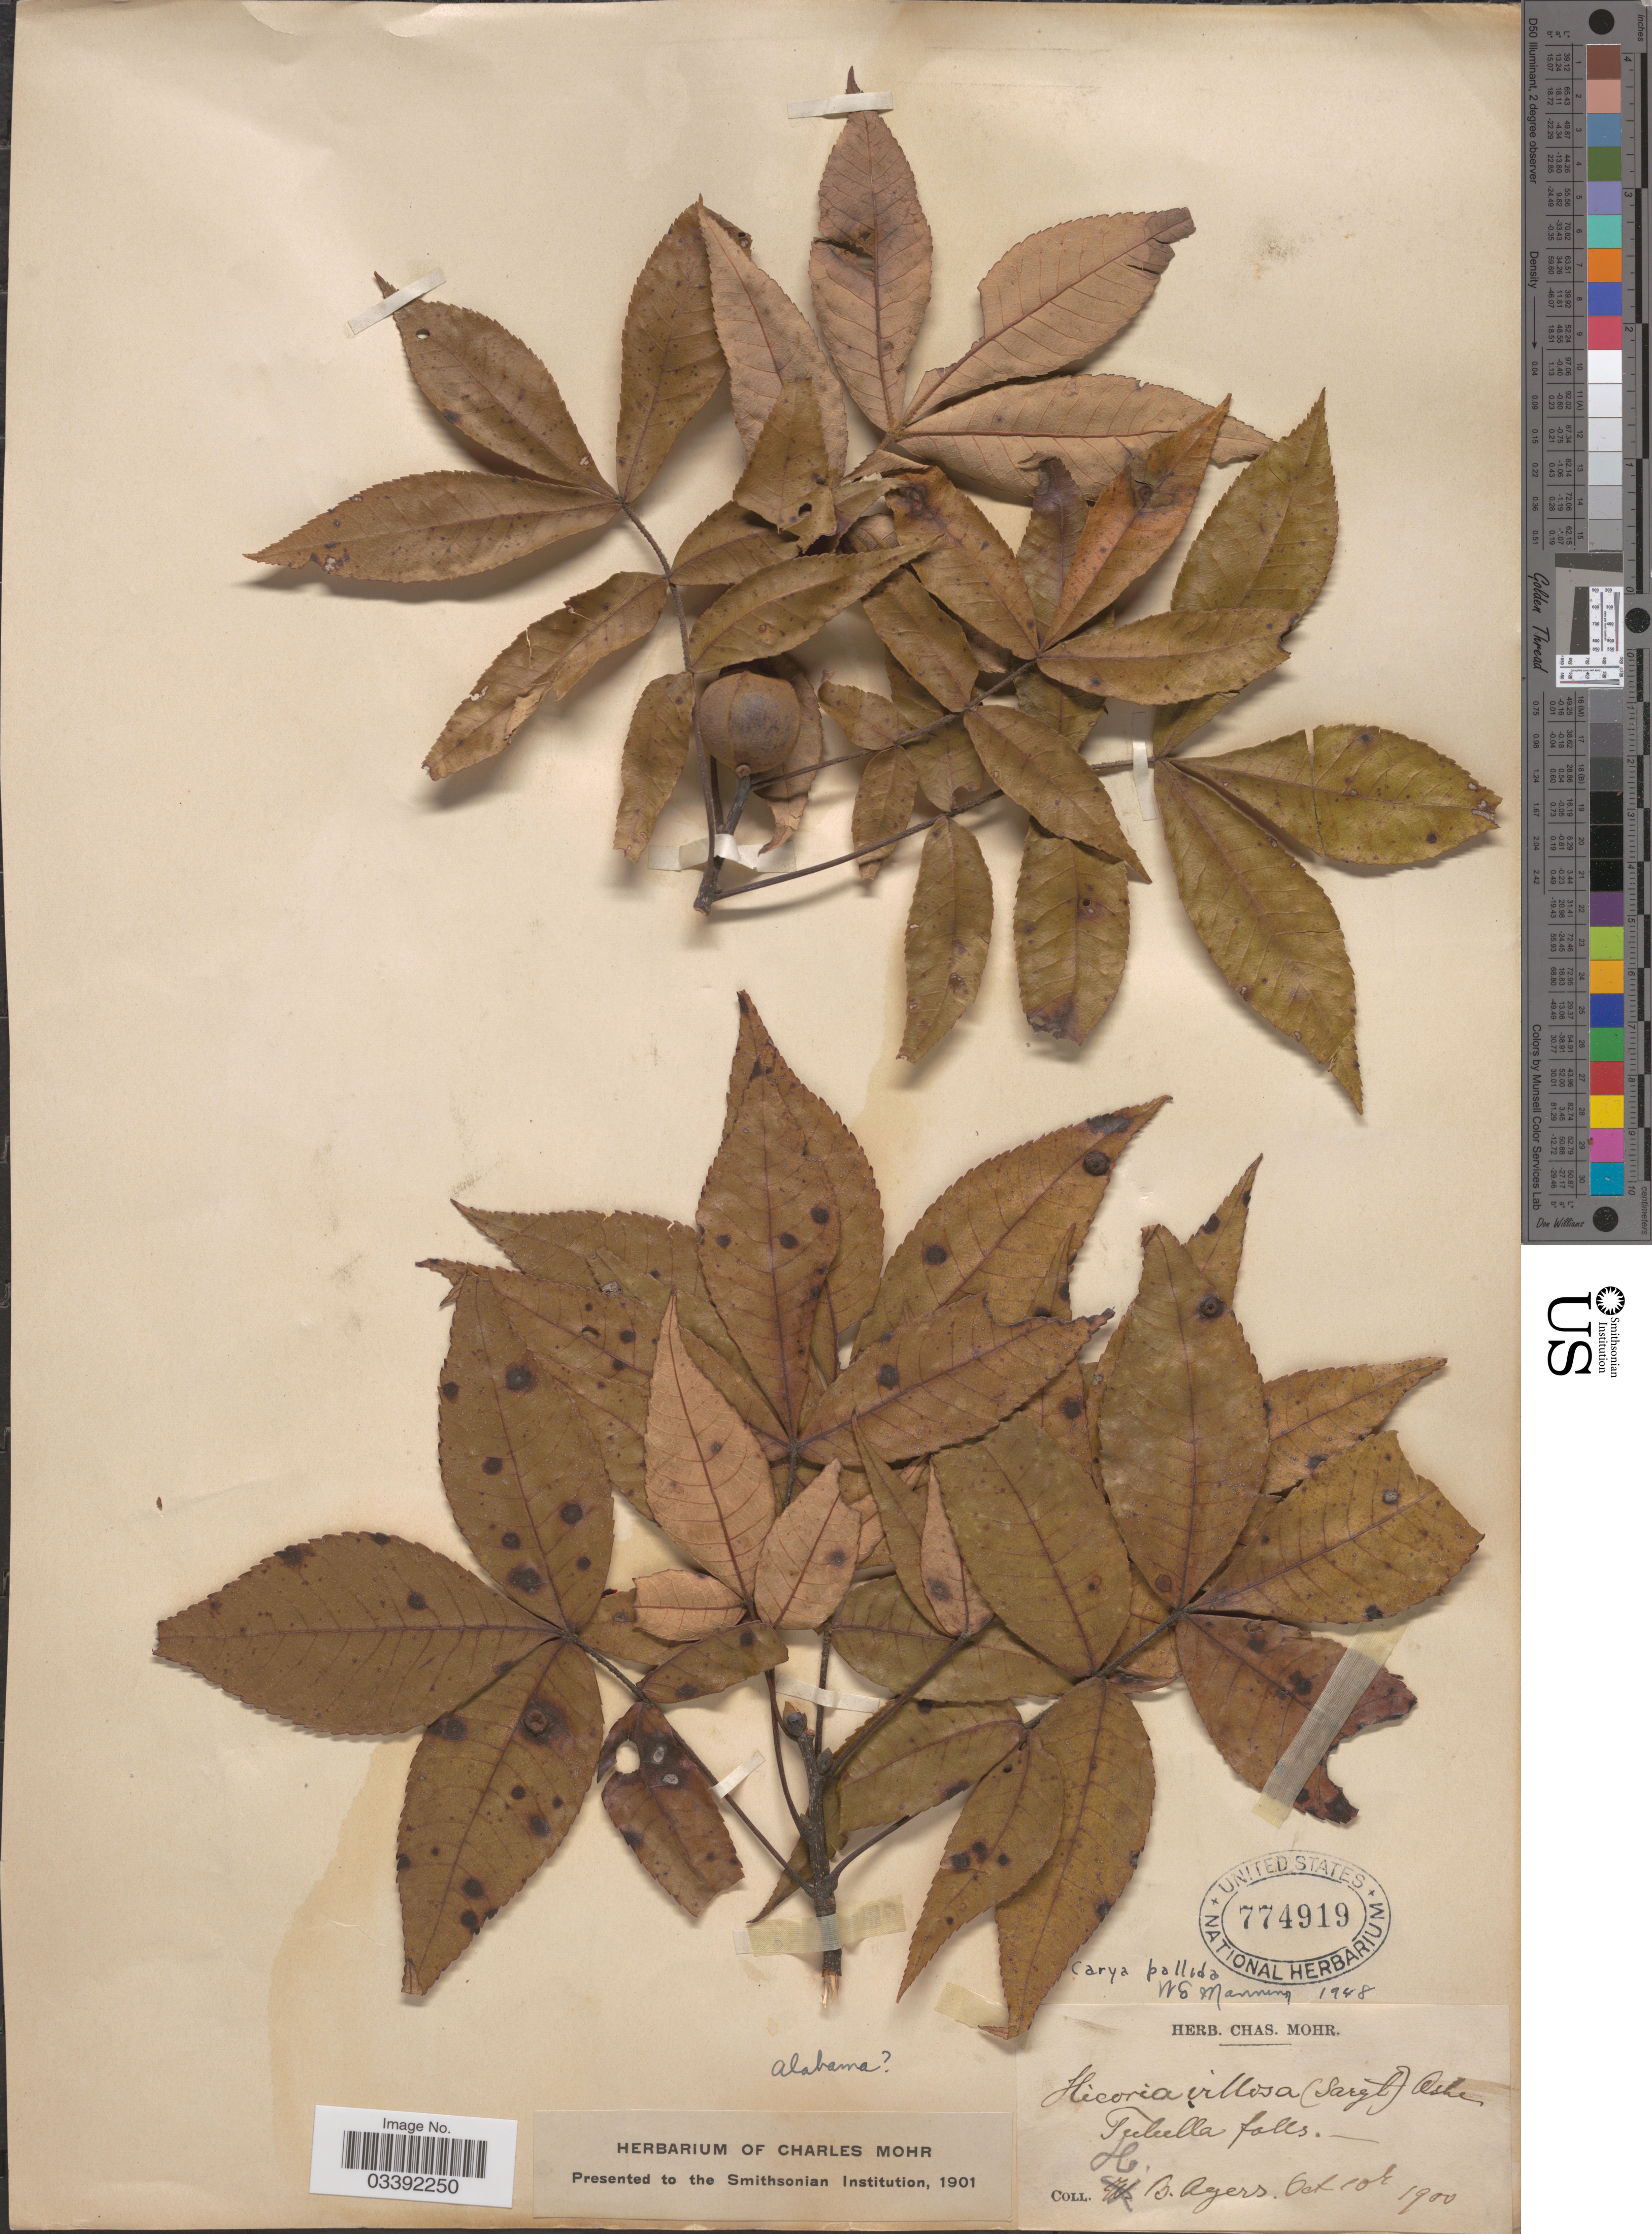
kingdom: Plantae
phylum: Tracheophyta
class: Magnoliopsida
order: Fagales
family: Juglandaceae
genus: Carya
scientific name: Carya pallida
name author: (Ashe) Engl. & Graebner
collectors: H. Ayers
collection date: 1900-10-10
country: United States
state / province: Alabama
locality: Tululla falls.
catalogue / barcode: US 774919